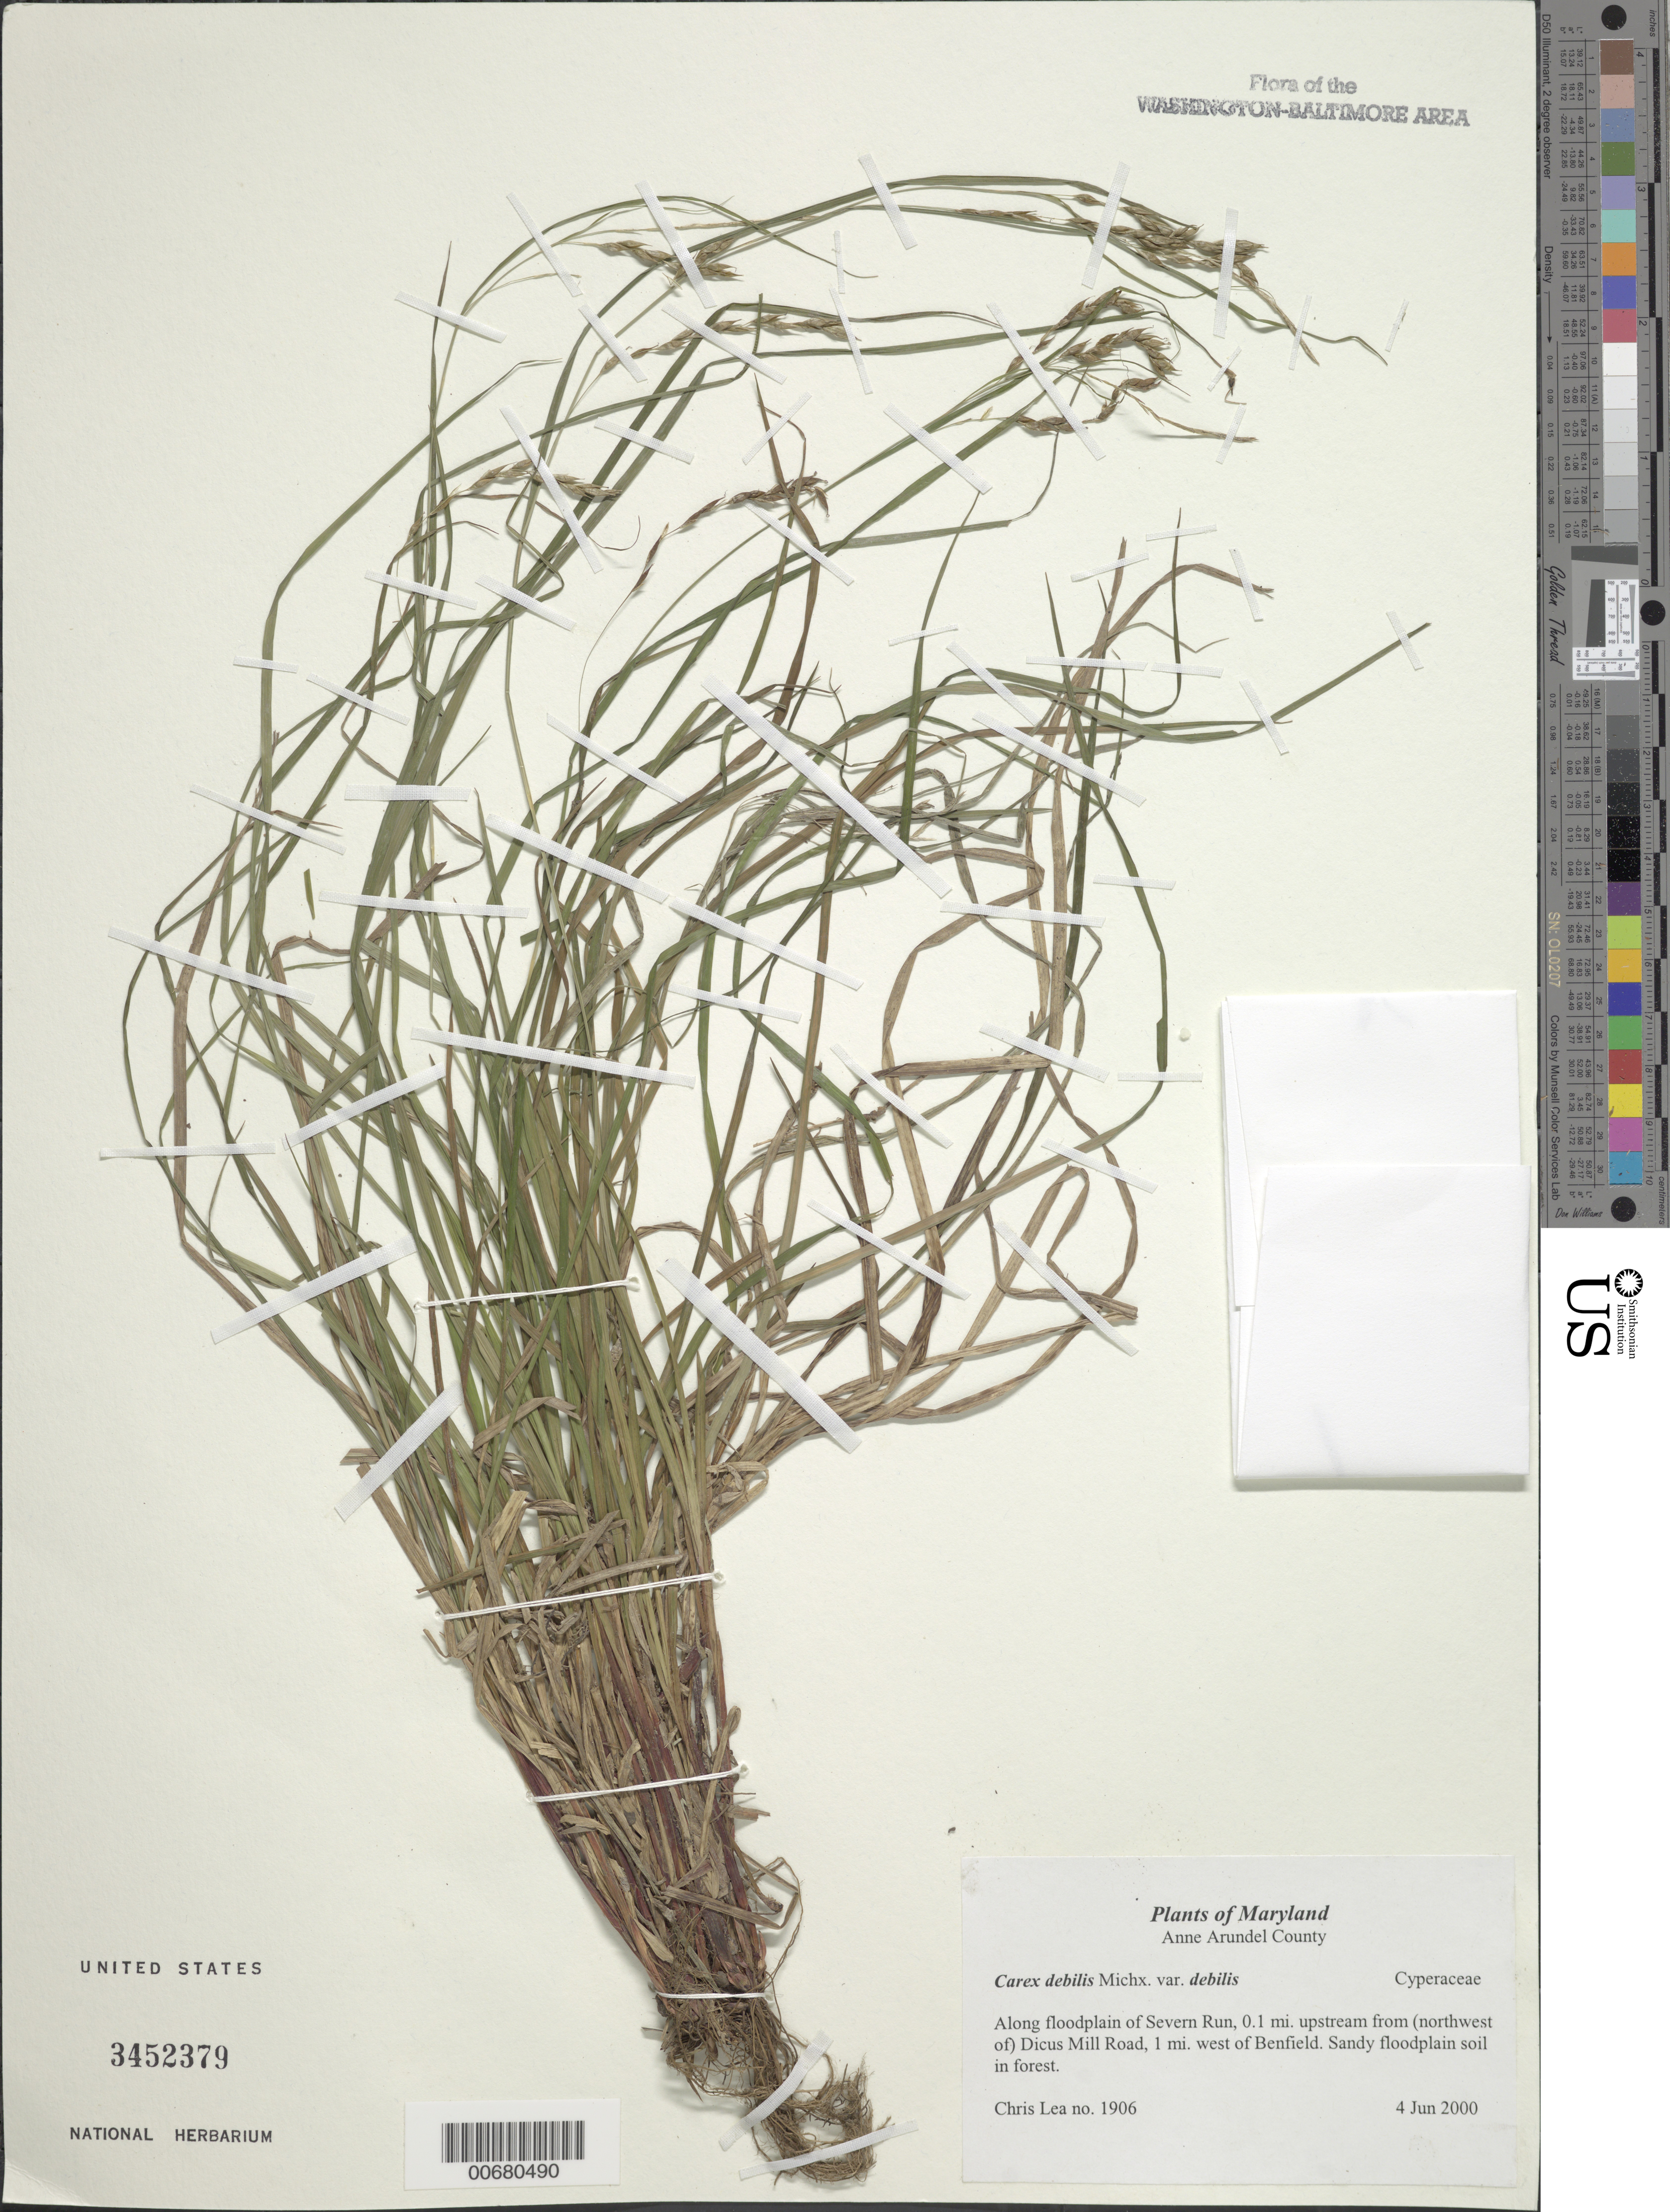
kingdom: Plantae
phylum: Tracheophyta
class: Liliopsida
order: Poales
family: Cyperaceae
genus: Carex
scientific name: Carex debilis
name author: Michx.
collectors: C. Lea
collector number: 1906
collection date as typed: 04 Jun 2000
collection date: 2000-06-04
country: United States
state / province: Maryland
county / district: Anne Arundel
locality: Along floodplain of Severn Run, 0.1 mi. upstream from (northwest of) Dicus Mill Road, 1 mi. west of Benfield.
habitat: Sandy floodplain soil in forest.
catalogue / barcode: US 3452379